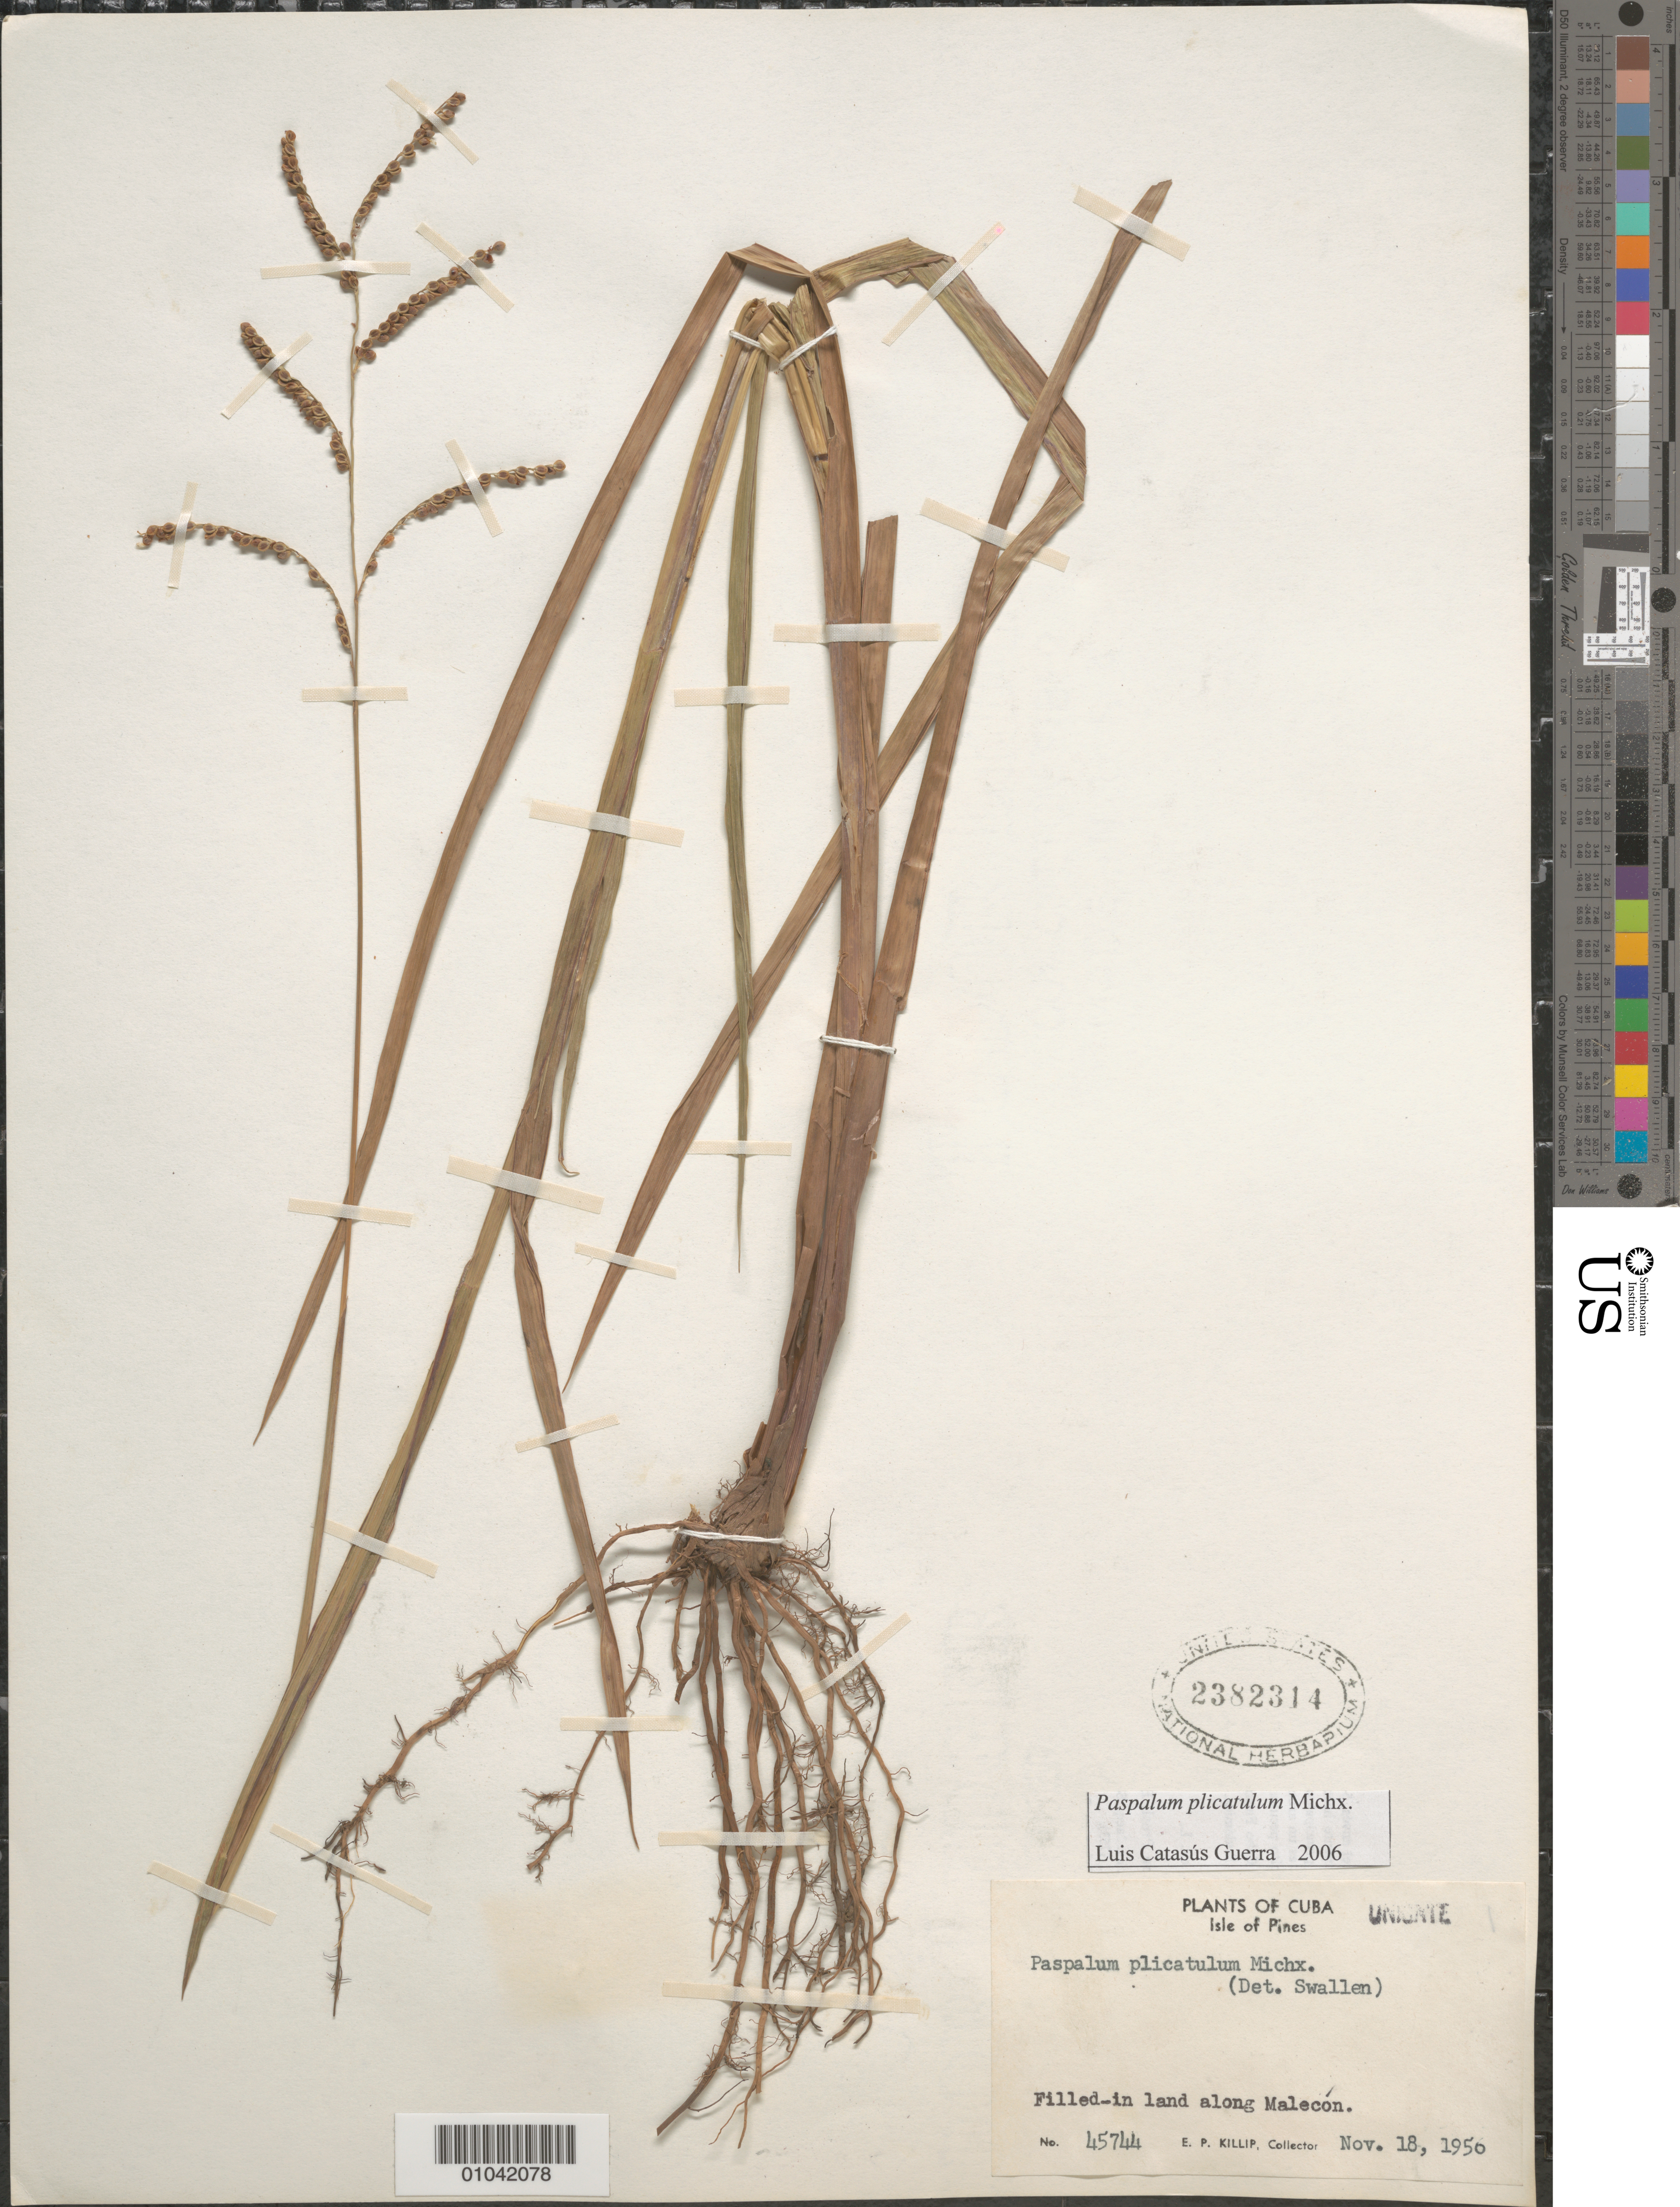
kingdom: Plantae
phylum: Tracheophyta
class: Liliopsida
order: Poales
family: Poaceae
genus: Paspalum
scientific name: Paspalum plicatulum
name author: Michx.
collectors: E. P. Killip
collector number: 45744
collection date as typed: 18 Nov 1950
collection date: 1950-11-18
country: Cuba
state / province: Isla de la Juventud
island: Isla de la Juventud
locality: along Malecon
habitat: Filled-in land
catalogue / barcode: US 2382314